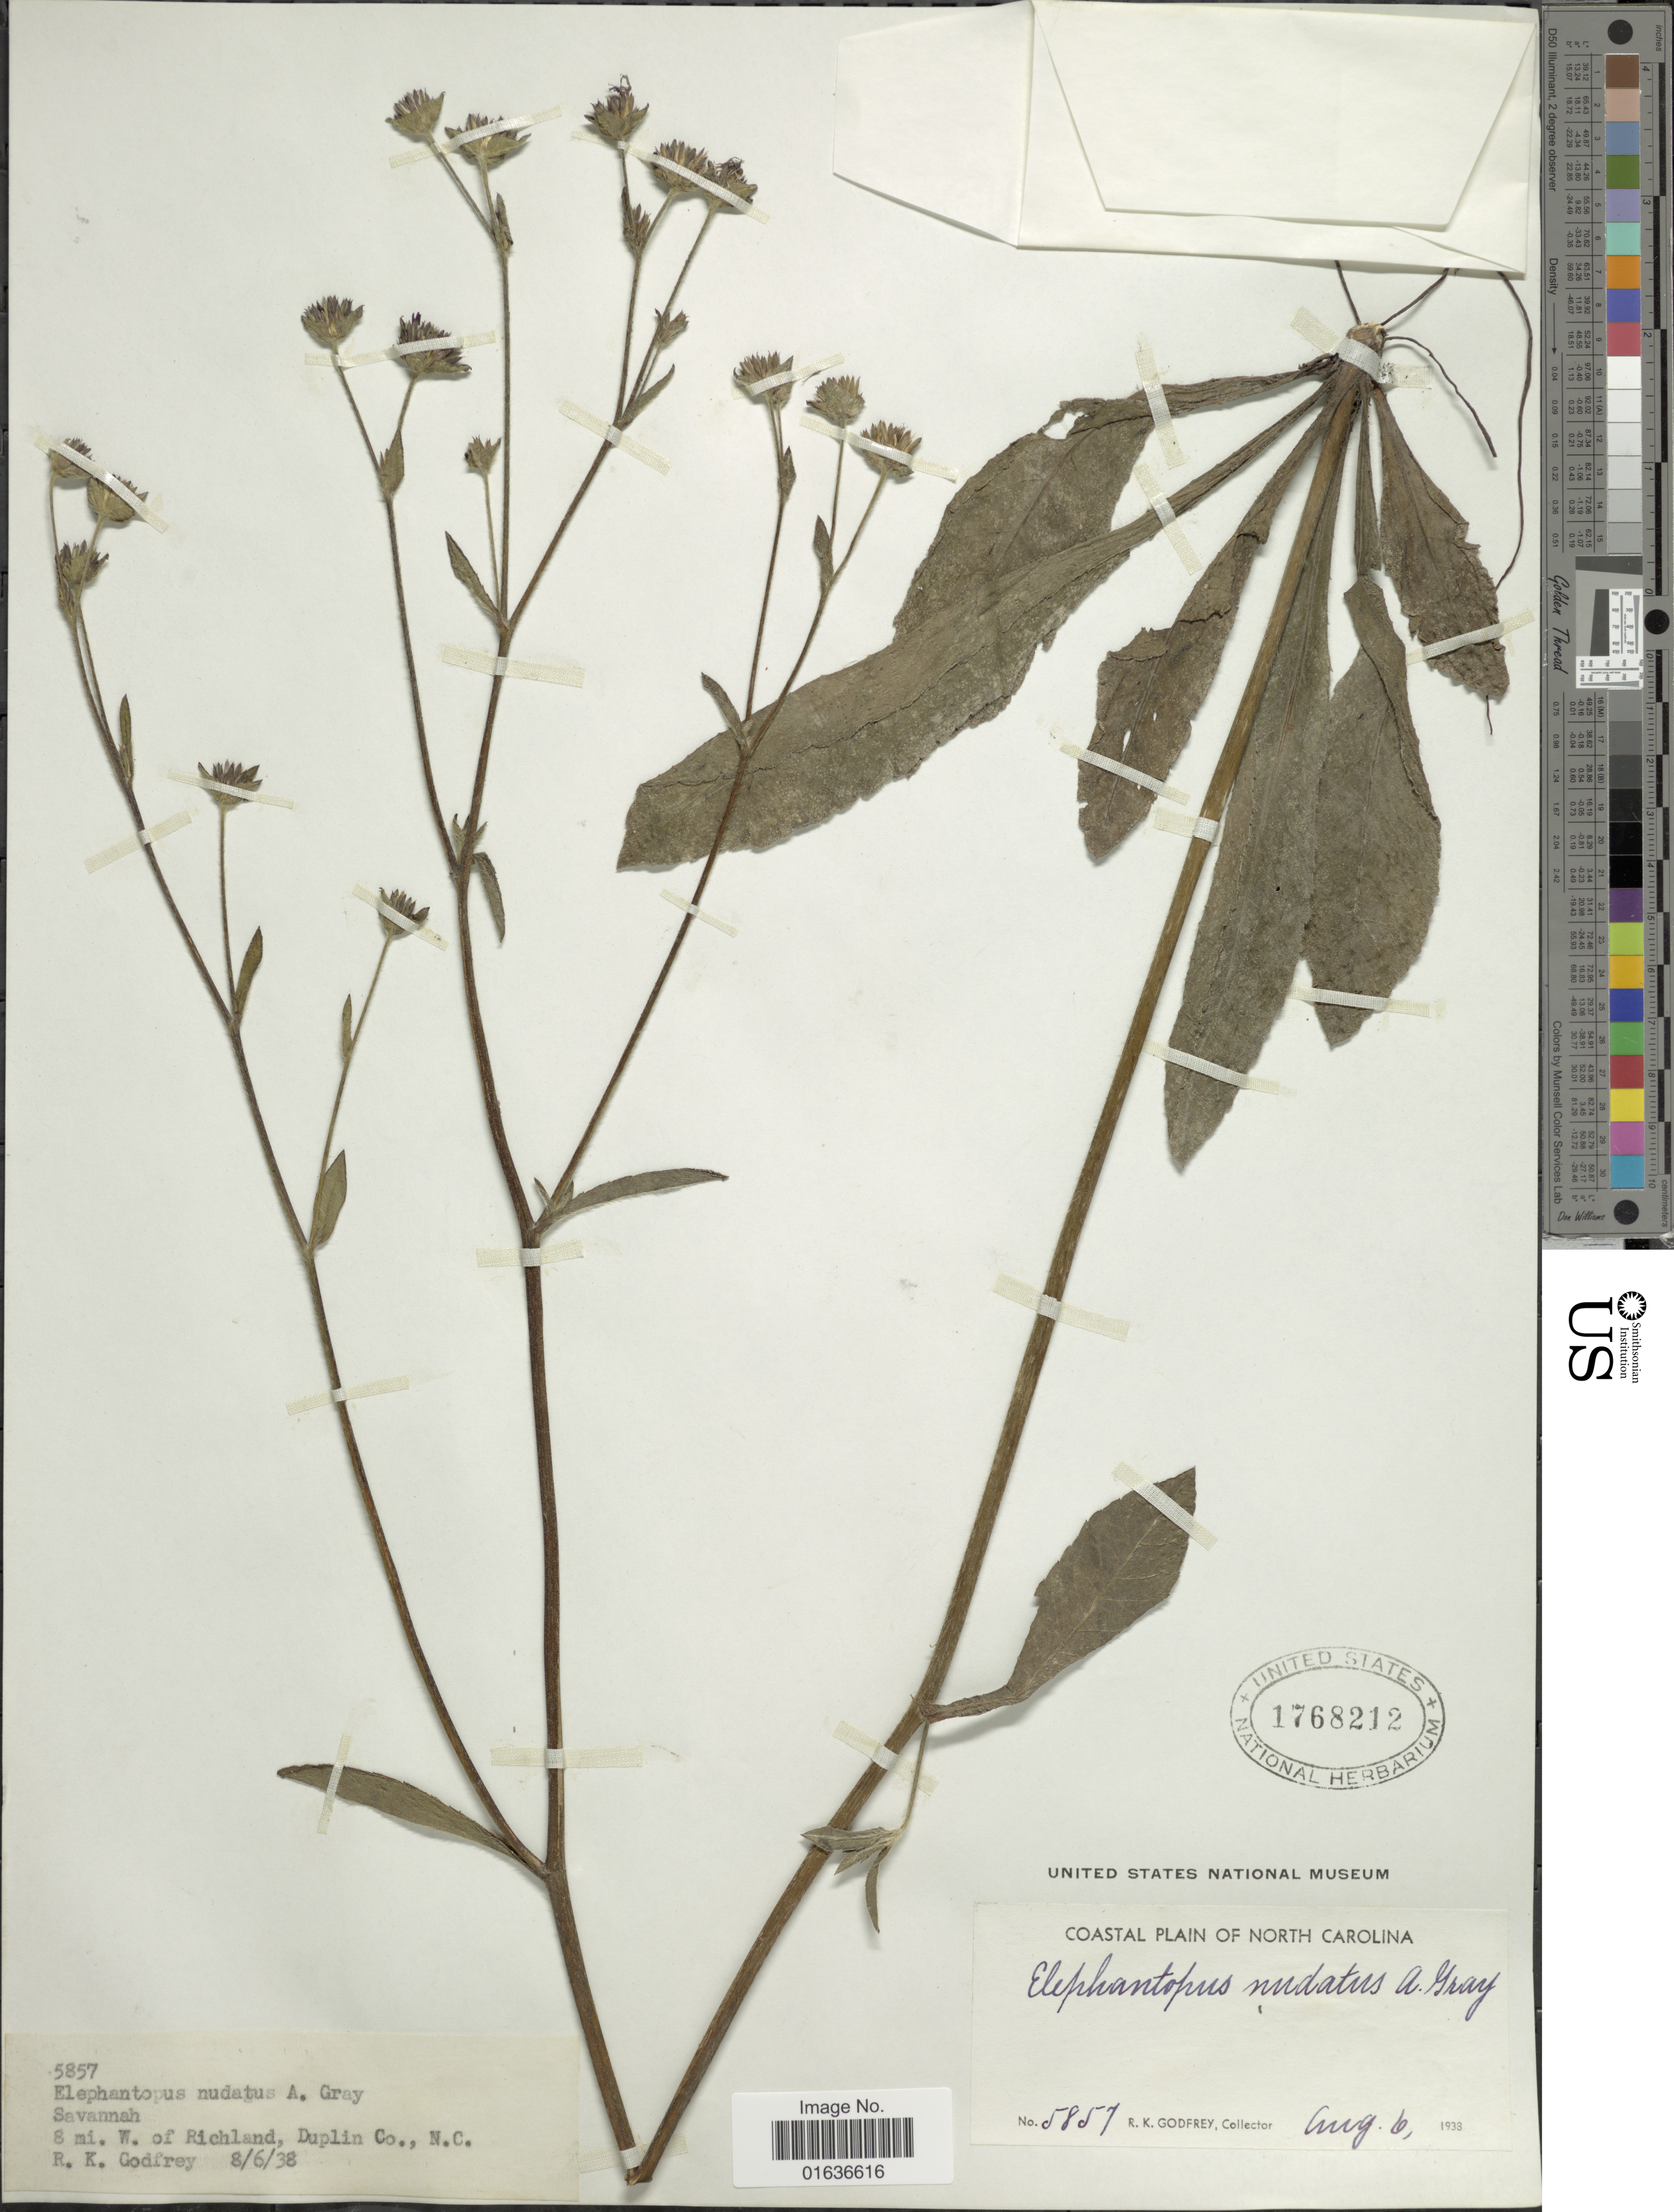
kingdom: Plantae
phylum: Tracheophyta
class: Magnoliopsida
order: Asterales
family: Asteraceae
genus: Elephantopus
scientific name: Elephantopus nudatus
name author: A. Gray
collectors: R. K. Godfrey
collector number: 5857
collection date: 1938-08-06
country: United States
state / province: North Carolina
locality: Gray Savannah, 8 mi. W of Richland, Duplin Co.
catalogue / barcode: US 1768212